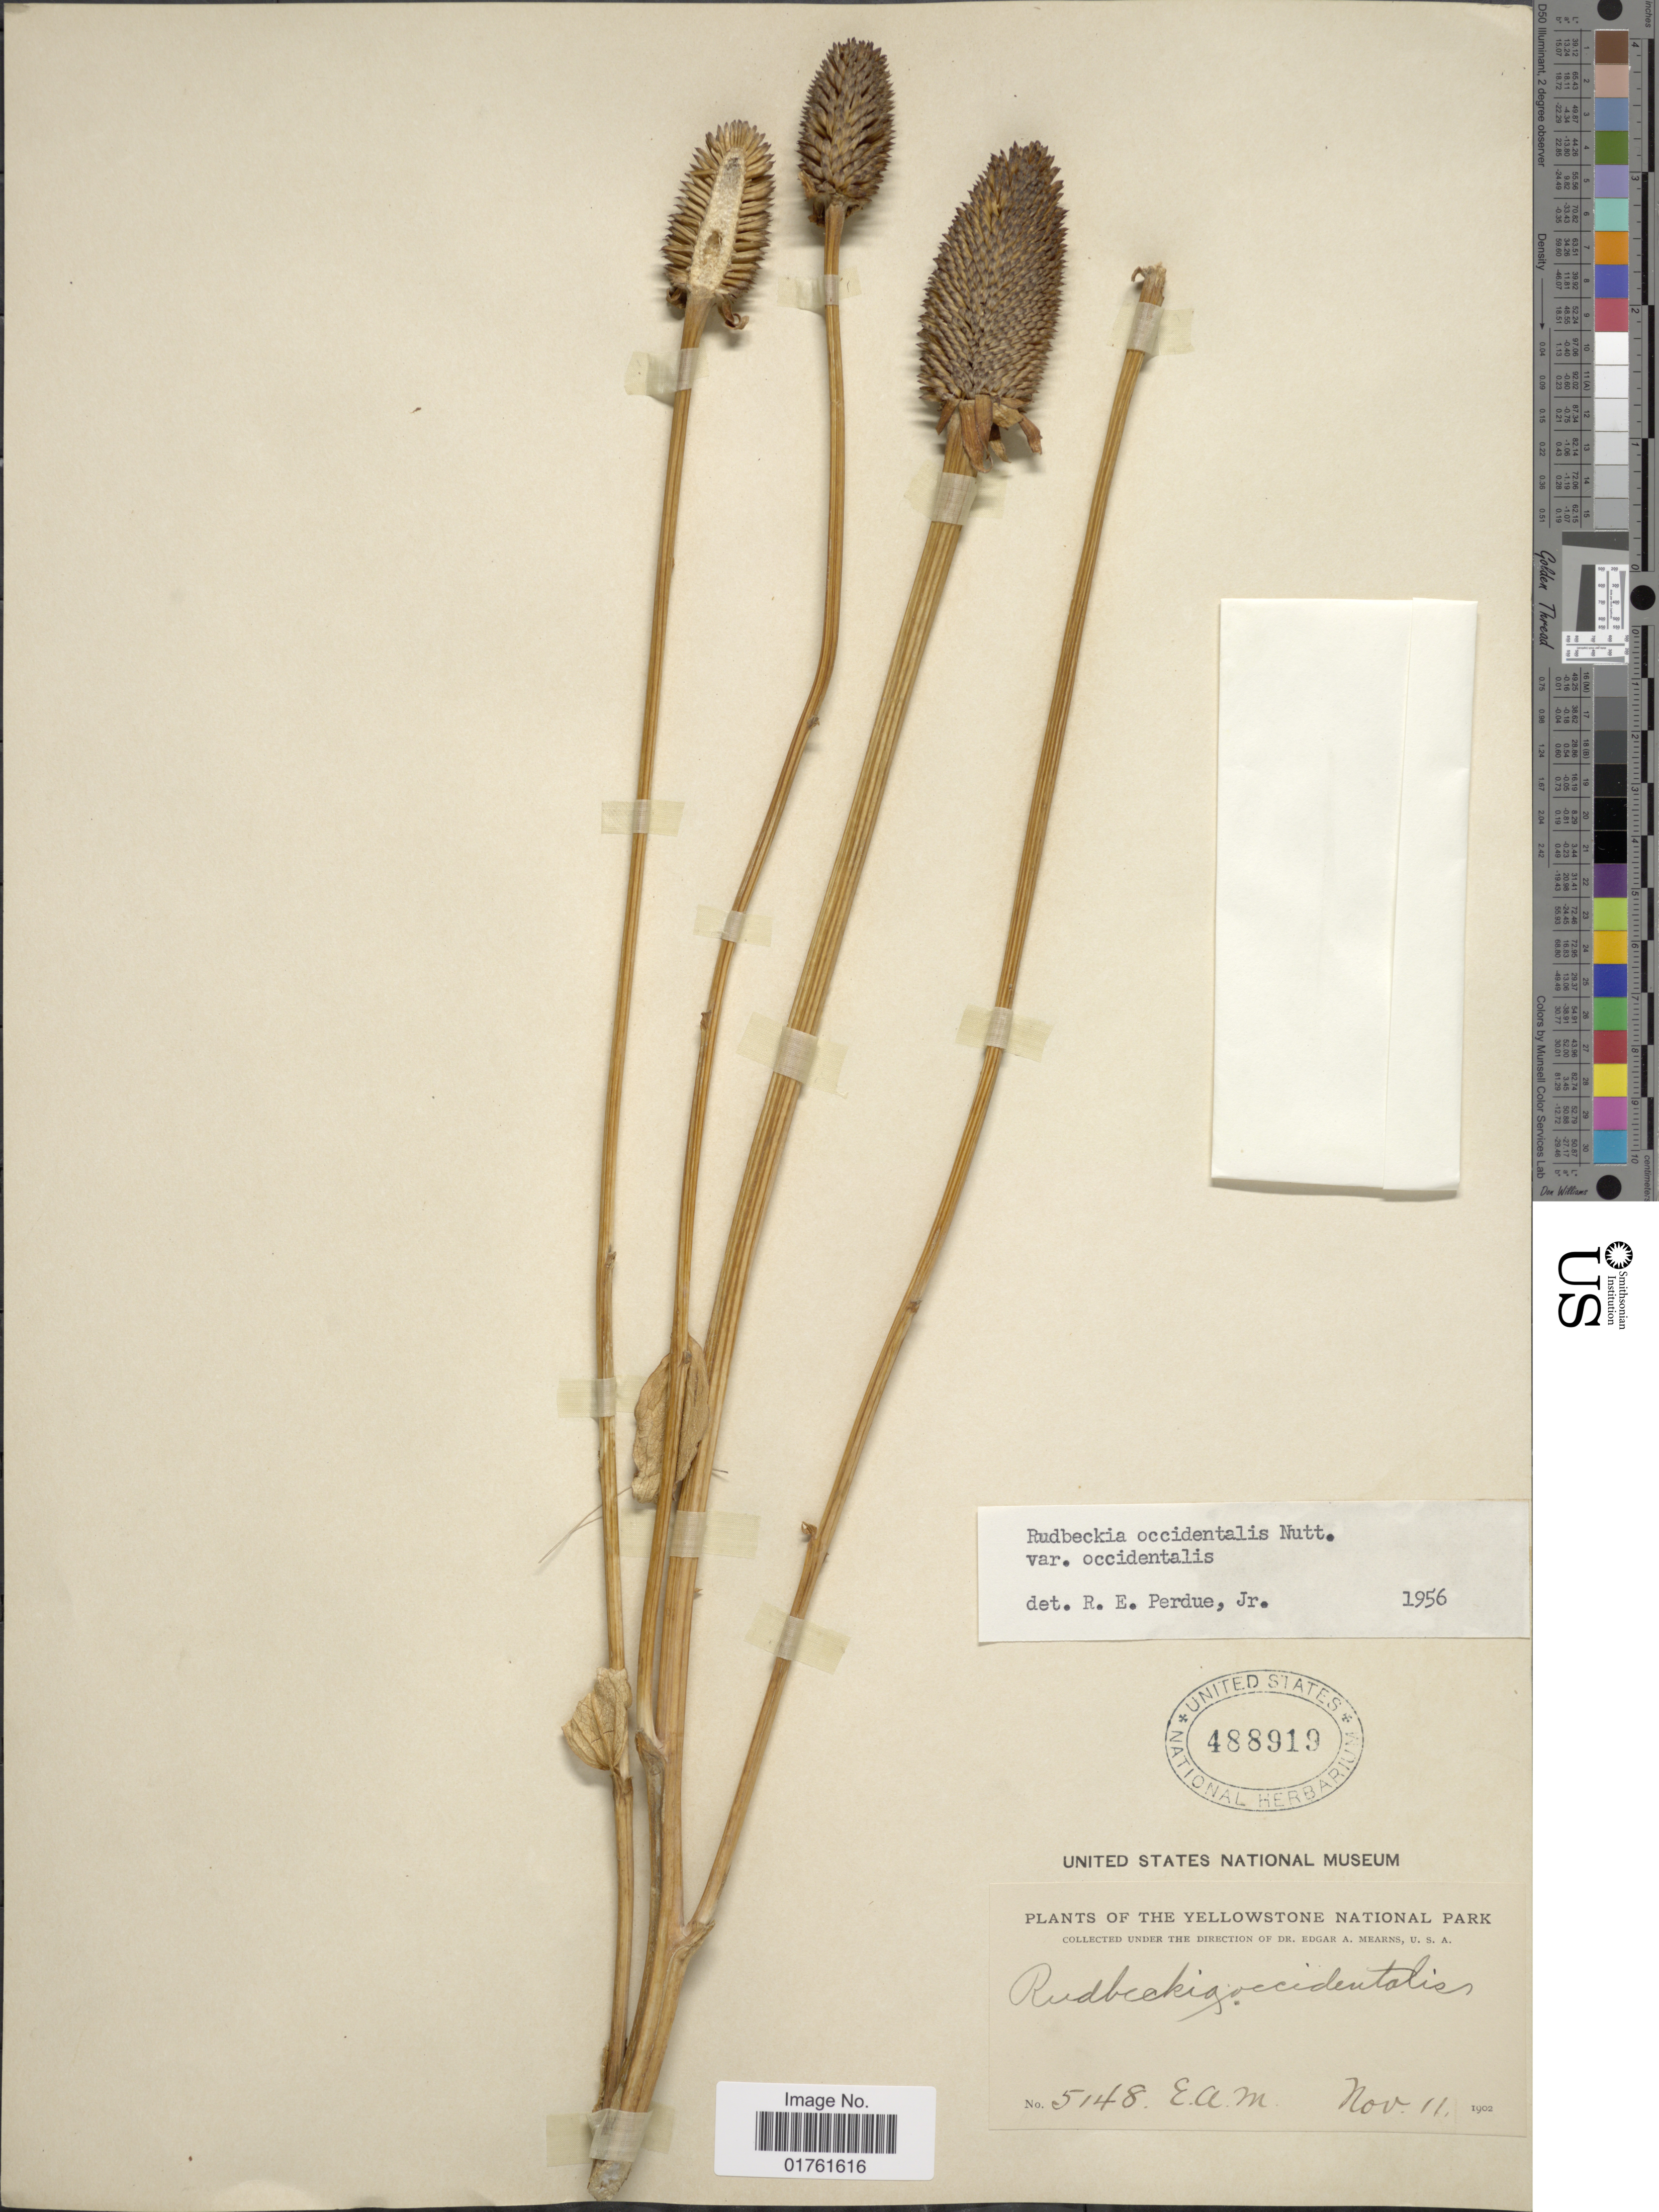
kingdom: Plantae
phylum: Tracheophyta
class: Magnoliopsida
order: Asterales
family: Asteraceae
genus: Rudbeckia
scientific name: Rudbeckia occidentalis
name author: Nutt.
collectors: E. A. Mearns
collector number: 5148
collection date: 1902-11-11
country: United States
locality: The Yellowstone National Park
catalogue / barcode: US 488919